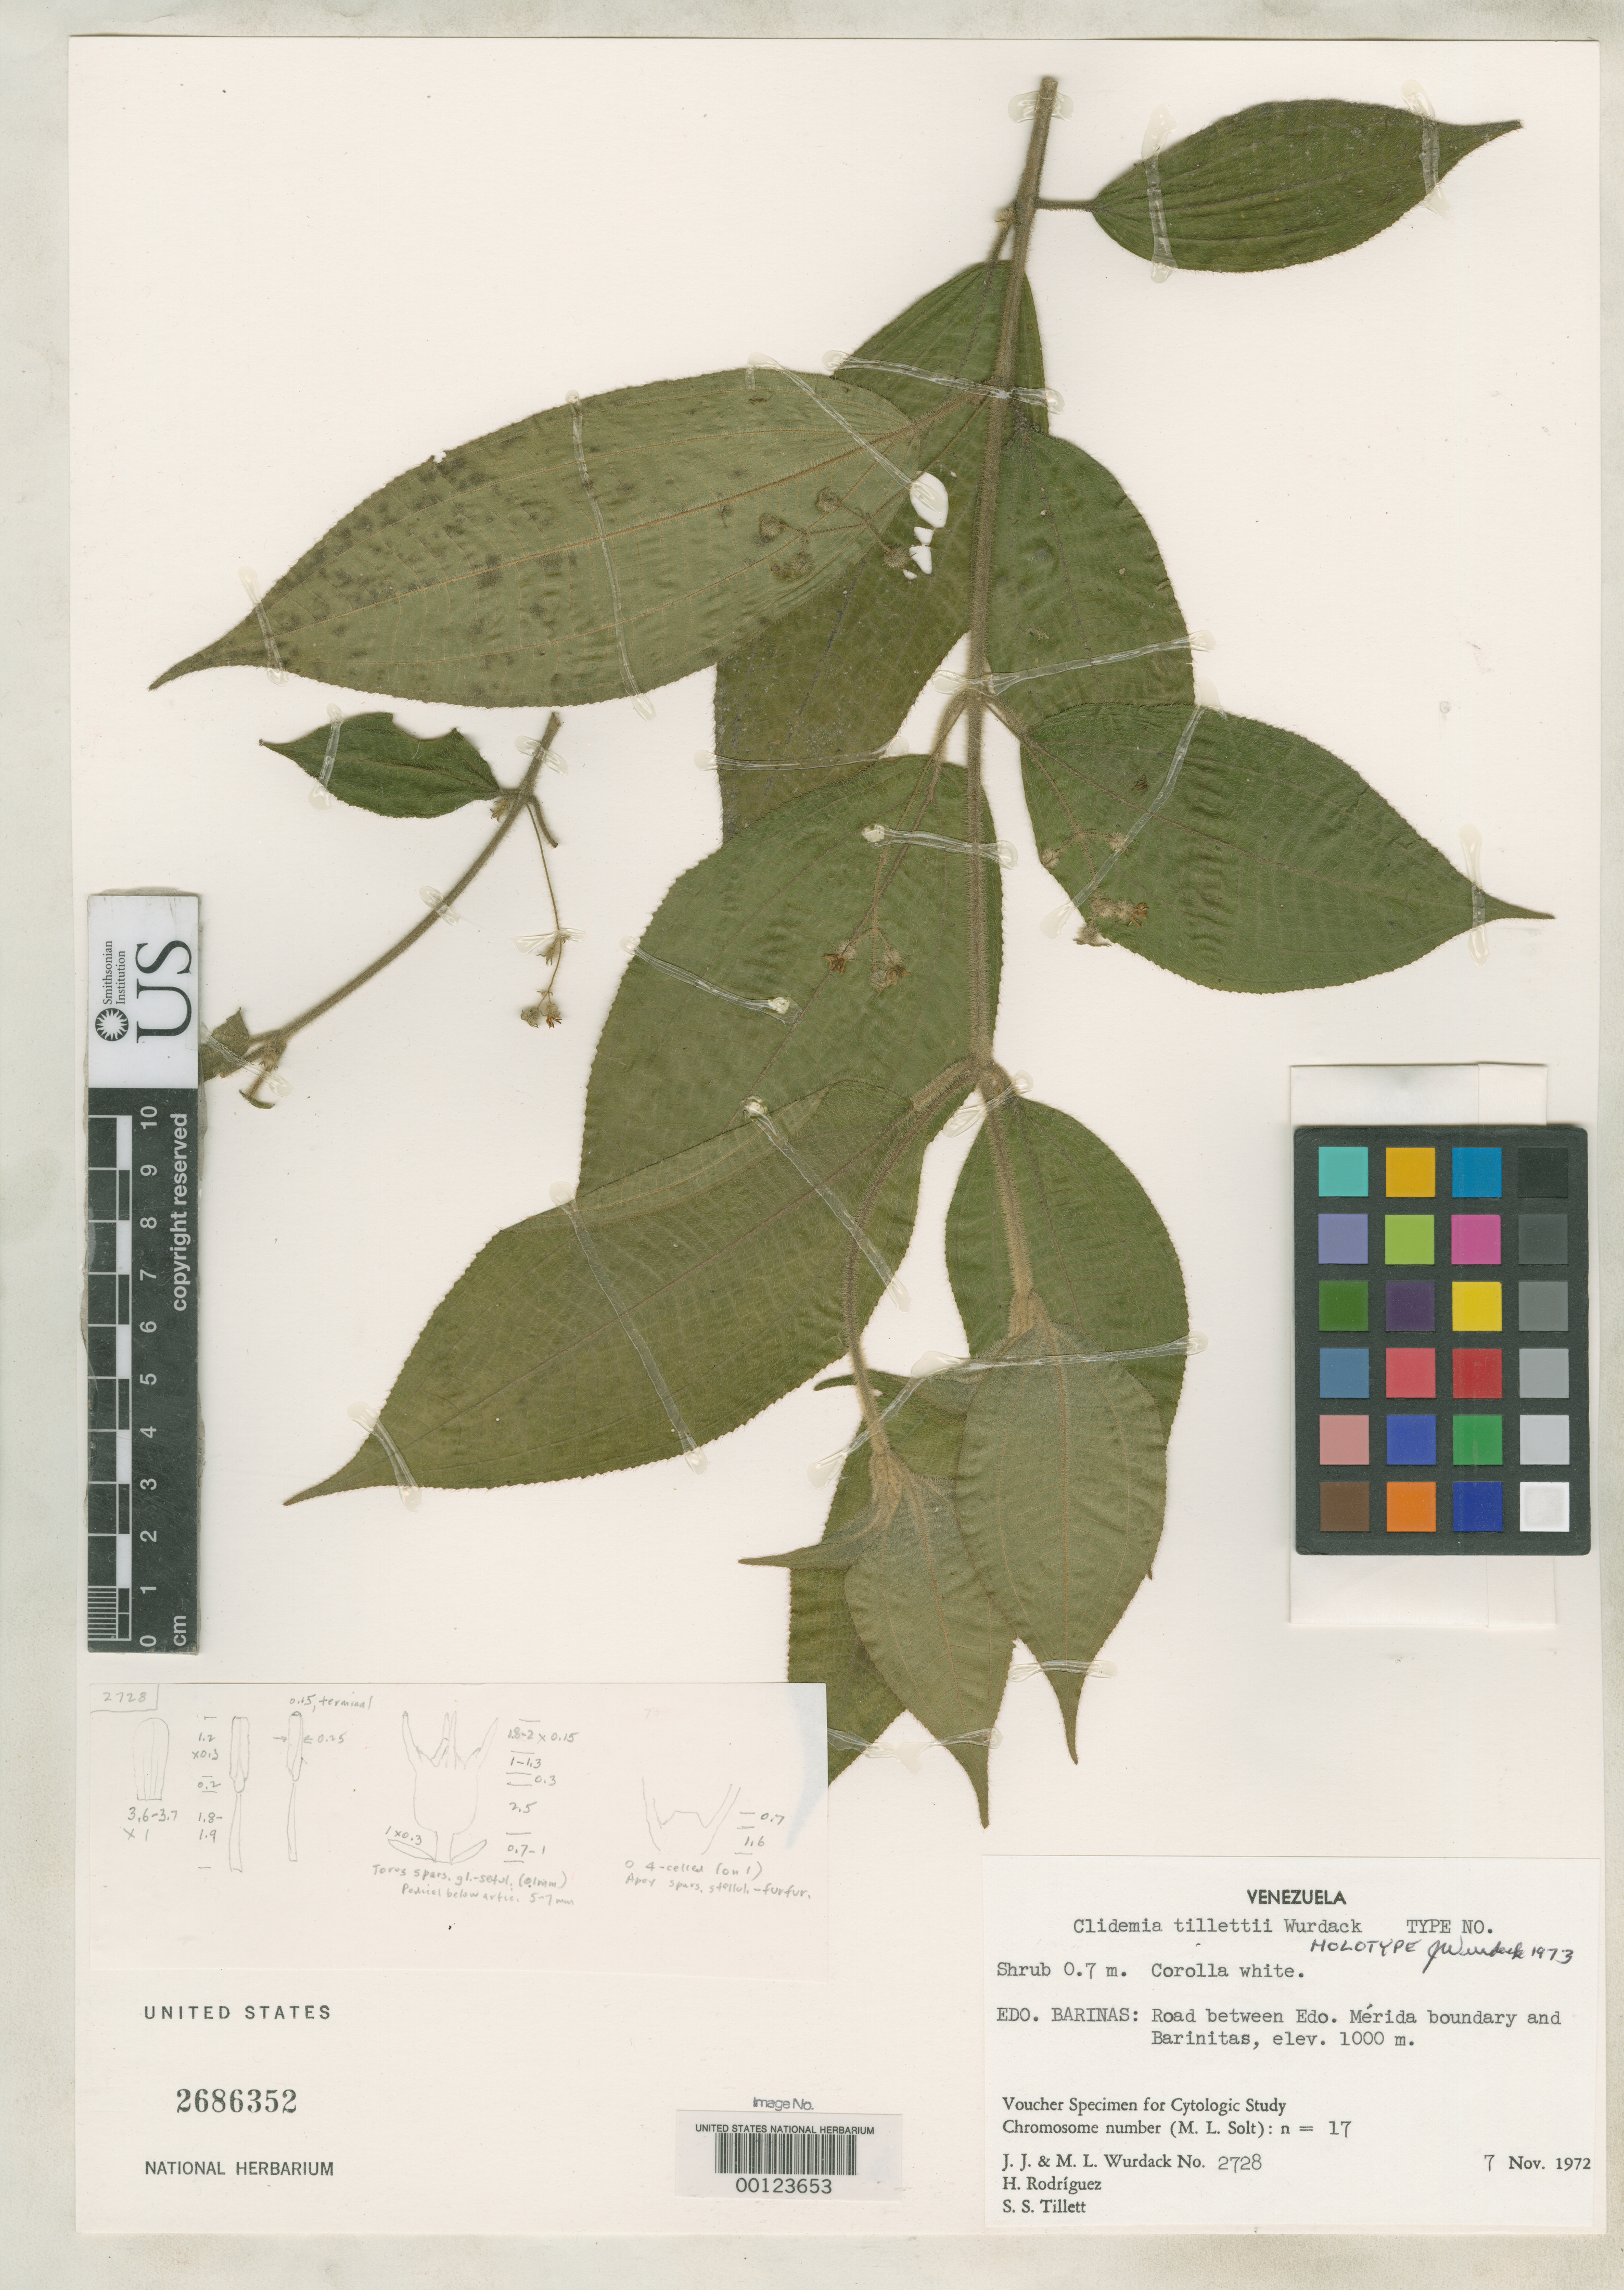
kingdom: Plantae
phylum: Tracheophyta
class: Magnoliopsida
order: Myrtales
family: Melastomataceae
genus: Clidemia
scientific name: Clidemia tillettii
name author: Wurdack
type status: Holotype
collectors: J. J. Wurdack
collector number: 2728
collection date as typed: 07 Nov 1972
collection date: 1972-11-07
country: Venezuela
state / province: Barinas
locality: Merida boundary, Barinitas.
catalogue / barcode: US 2686352